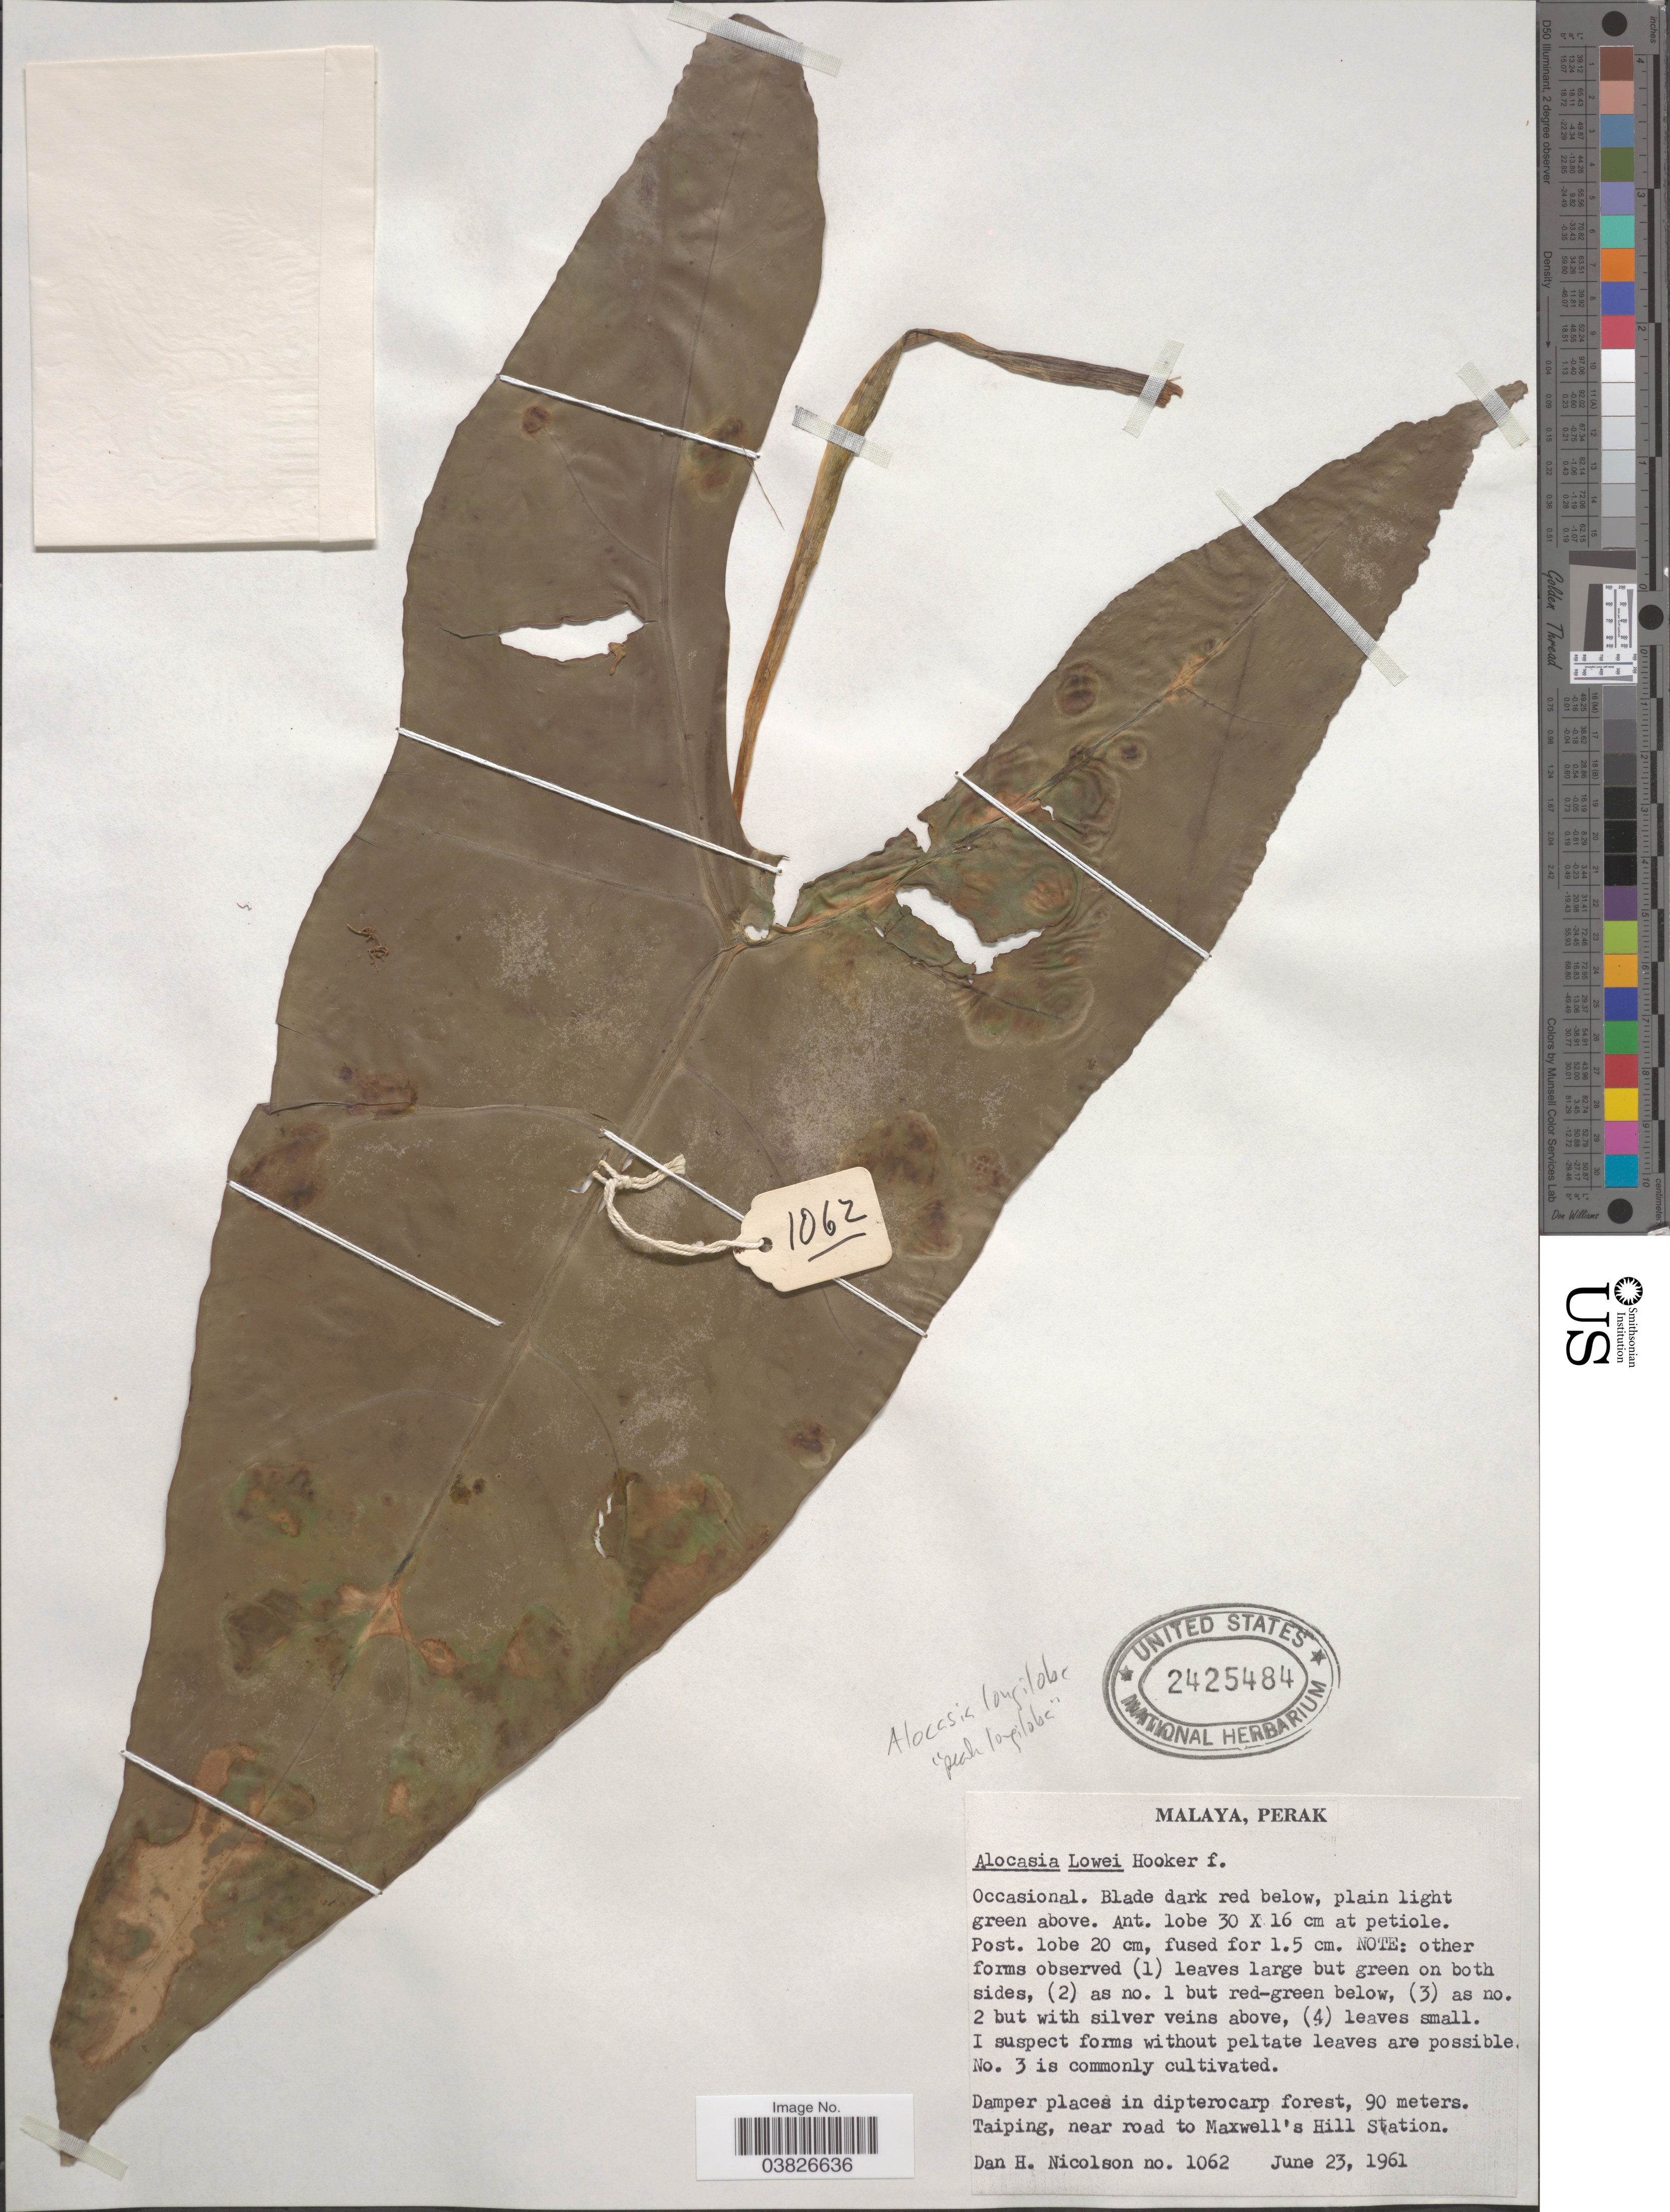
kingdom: Plantae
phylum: Tracheophyta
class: Liliopsida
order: Alismatales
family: Araceae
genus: Alocasia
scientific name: Alocasia longiloba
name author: Miq.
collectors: D. H. Nicolson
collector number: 1062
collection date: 1961-06-23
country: Malaysia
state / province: Perak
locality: Malaya. Taiping, near road to Maxwell's Hill Station.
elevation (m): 90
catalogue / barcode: US 2425484